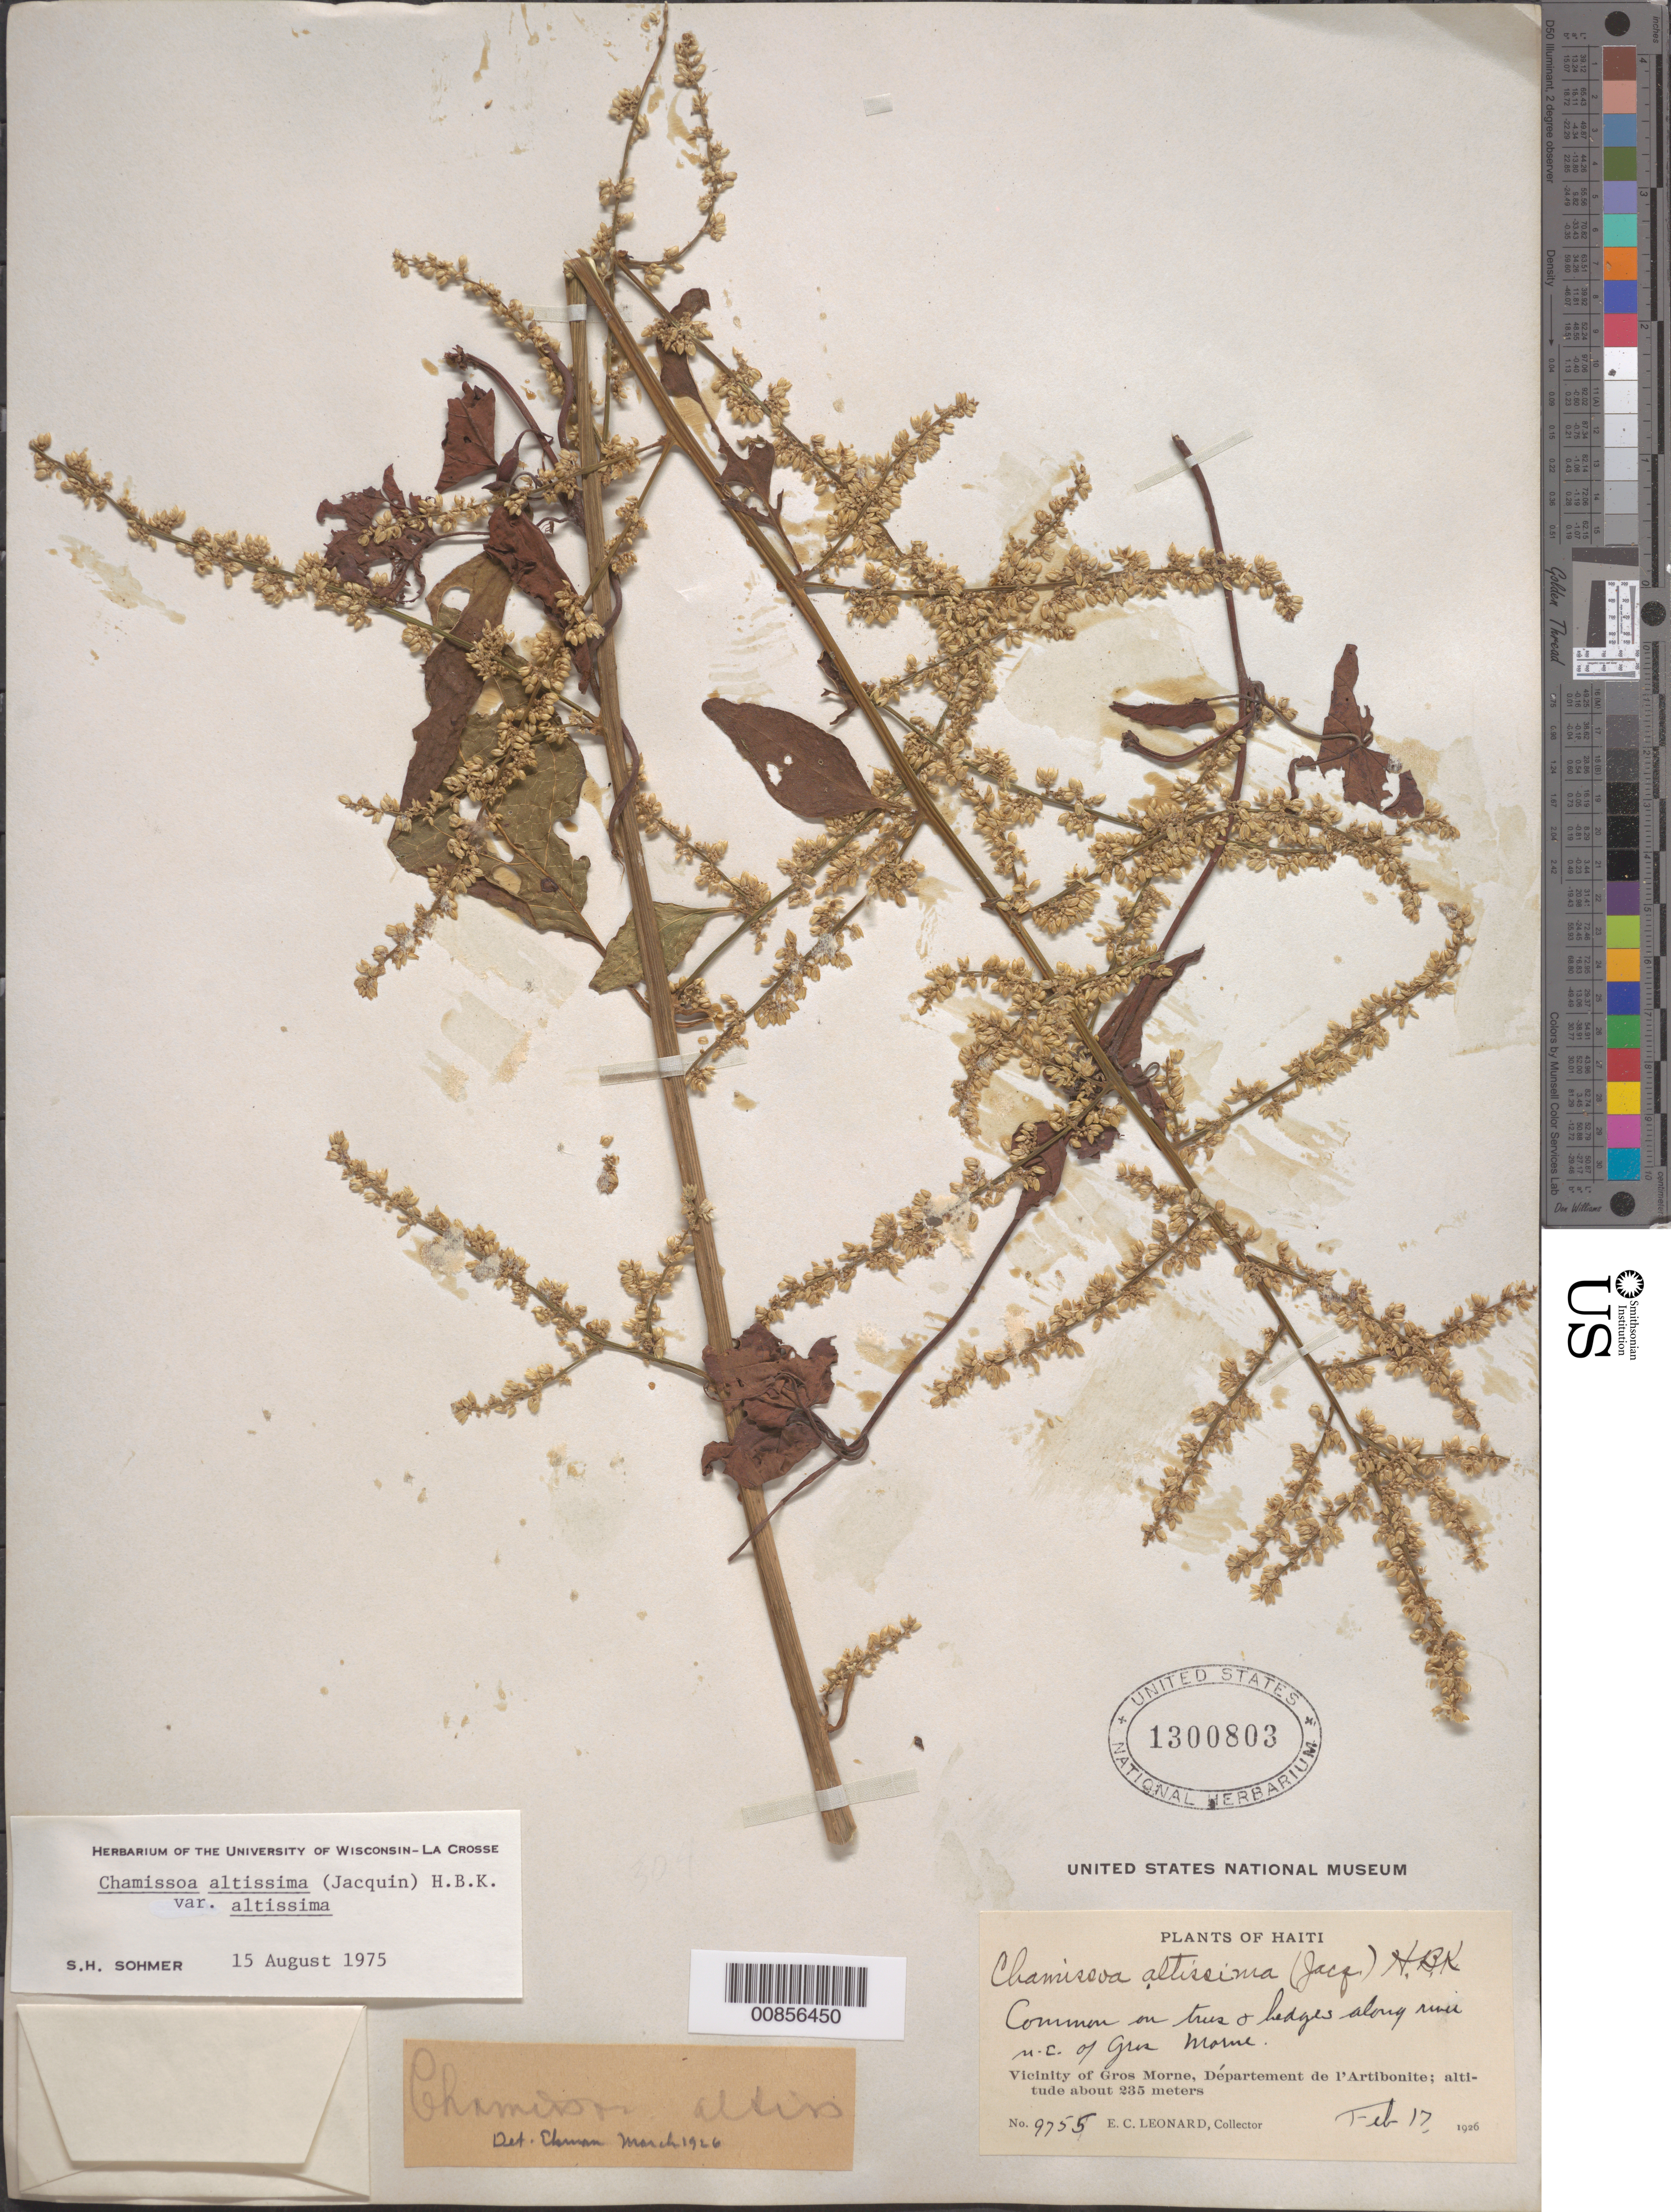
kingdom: Plantae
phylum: Tracheophyta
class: Magnoliopsida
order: Caryophyllales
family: Amaranthaceae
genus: Chamissoa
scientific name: Chamissoa altissima var. altissima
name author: (Jacq.) Kunth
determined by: Sohmer, S. H.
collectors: E. C. Leonard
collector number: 9755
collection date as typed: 17 Feb 1926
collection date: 1926-02-17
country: Haiti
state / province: Artibonite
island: Hispaniola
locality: Along river N.E. of Gros Morne.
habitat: Common on trees and hedges along river.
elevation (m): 235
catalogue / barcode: US 1300803